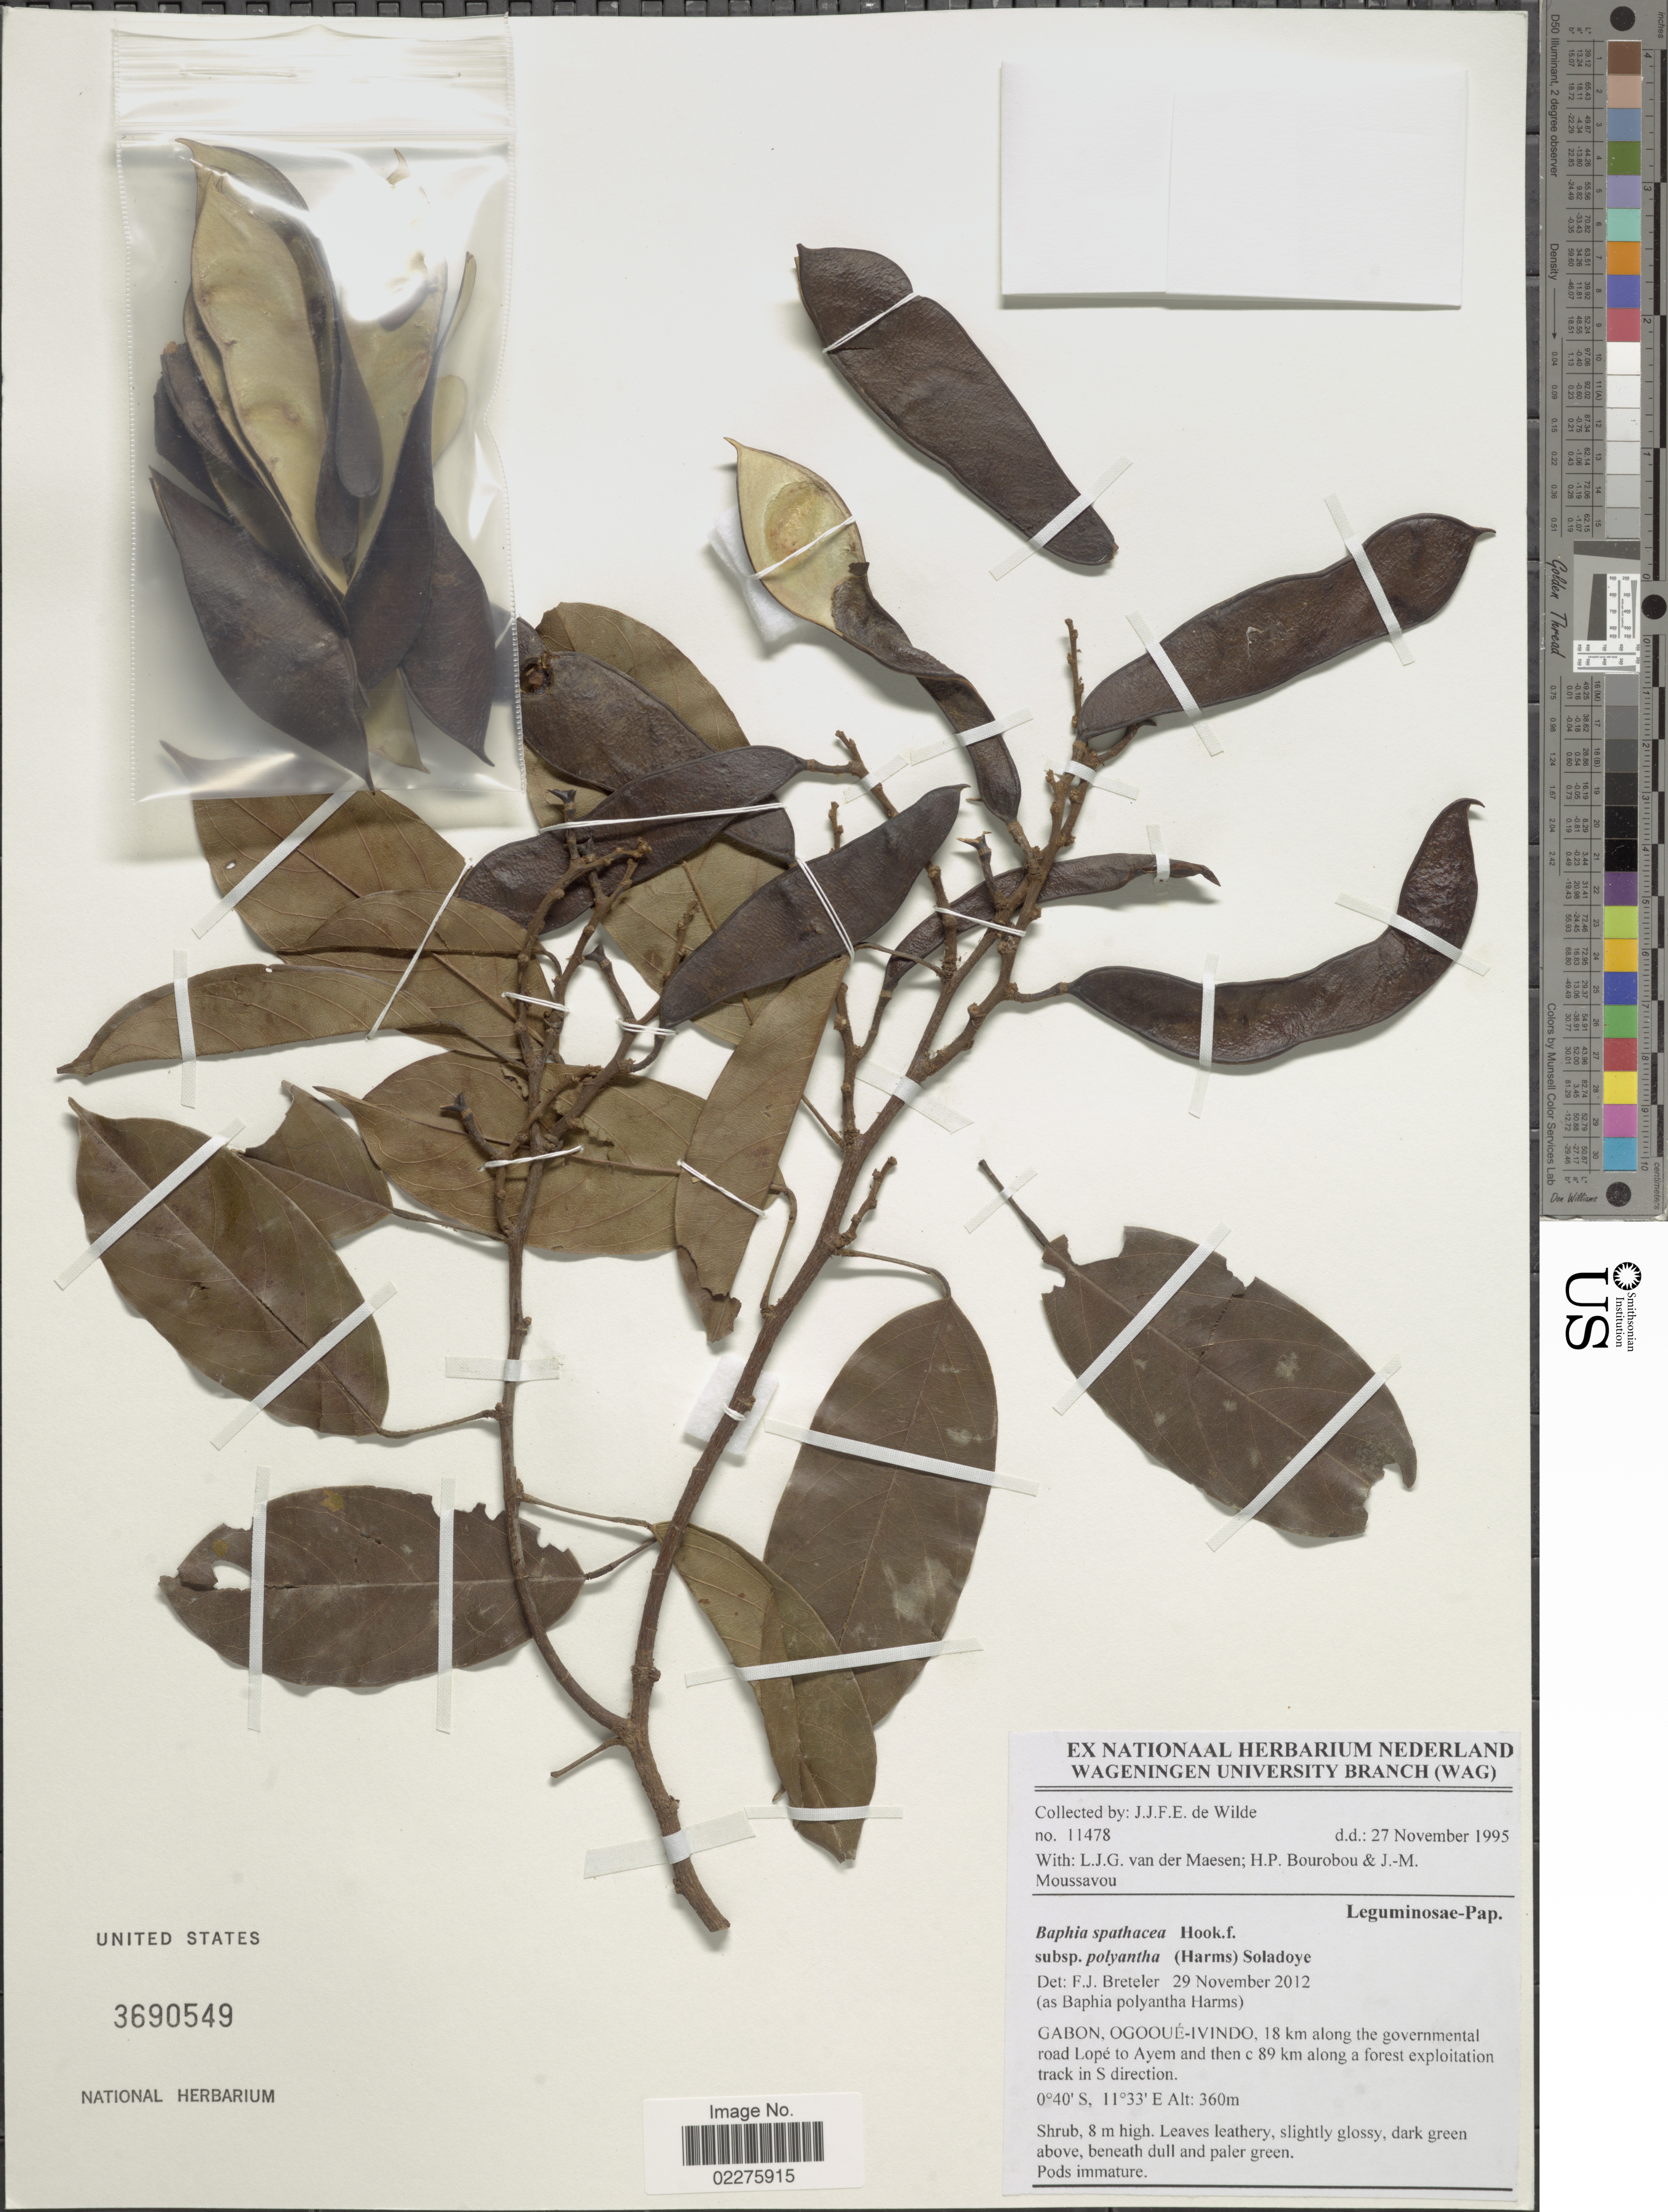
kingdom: Plantae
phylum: Tracheophyta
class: Magnoliopsida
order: Fabales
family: Fabaceae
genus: Baphia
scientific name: Baphia spathacea subsp. polyantha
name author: (Harms) Soladoye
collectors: J.J. de Wilde, L. van der Maesen, H. Bourobou Bourobou & J. Moussavou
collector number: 11478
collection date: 1995-11-27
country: Gabon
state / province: Ogooue-Ivindo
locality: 18 km along the governmental road Lope to Ayem and then c 89 km along a forest exploitation track S direction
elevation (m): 360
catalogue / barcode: US 3690549